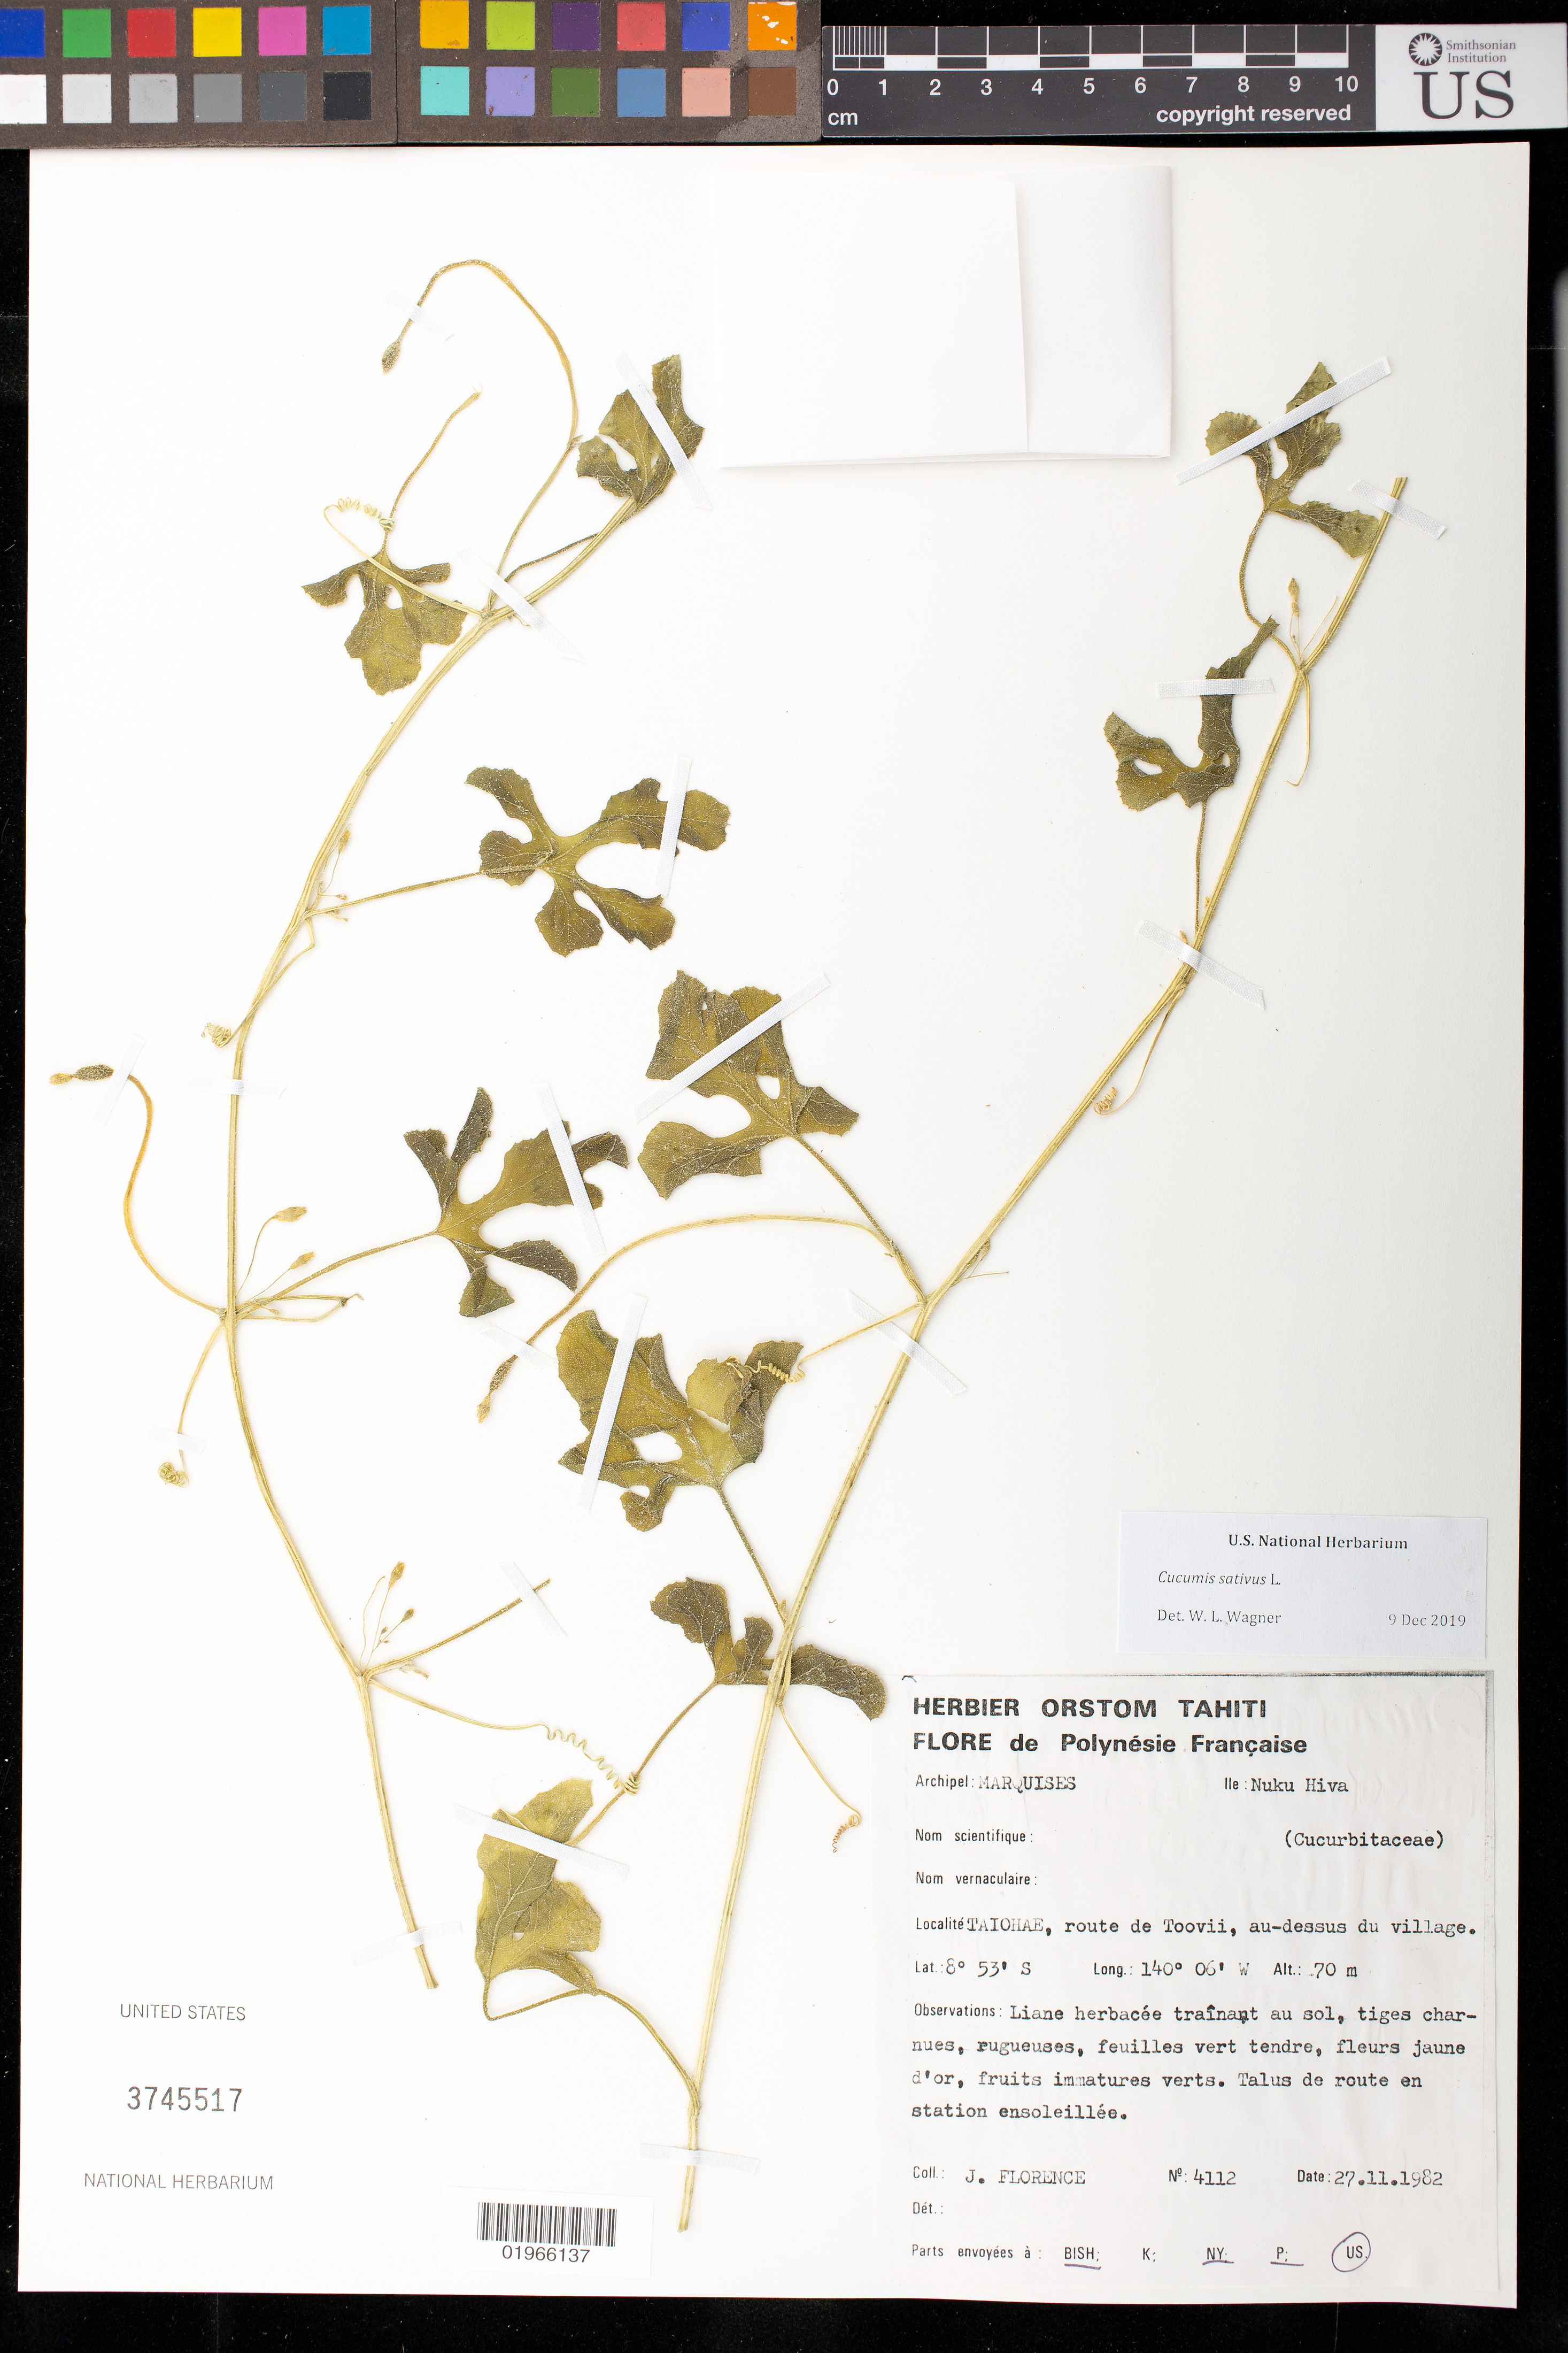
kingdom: Plantae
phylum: Tracheophyta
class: Magnoliopsida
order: Cucurbitales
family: Cucurbitaceae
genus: Cucumis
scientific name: Cucumis sativus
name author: L.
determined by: Wagner, W. L., (BOT), Smithsonian Institution - National Museum of Natural History (UNITED STATES)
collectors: J. Florence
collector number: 4112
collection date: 1982-11-27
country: French Polynesia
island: Nuku Hiva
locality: Taiohae, route de Toovii, au-dessus du village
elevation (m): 70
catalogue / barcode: US 3745517